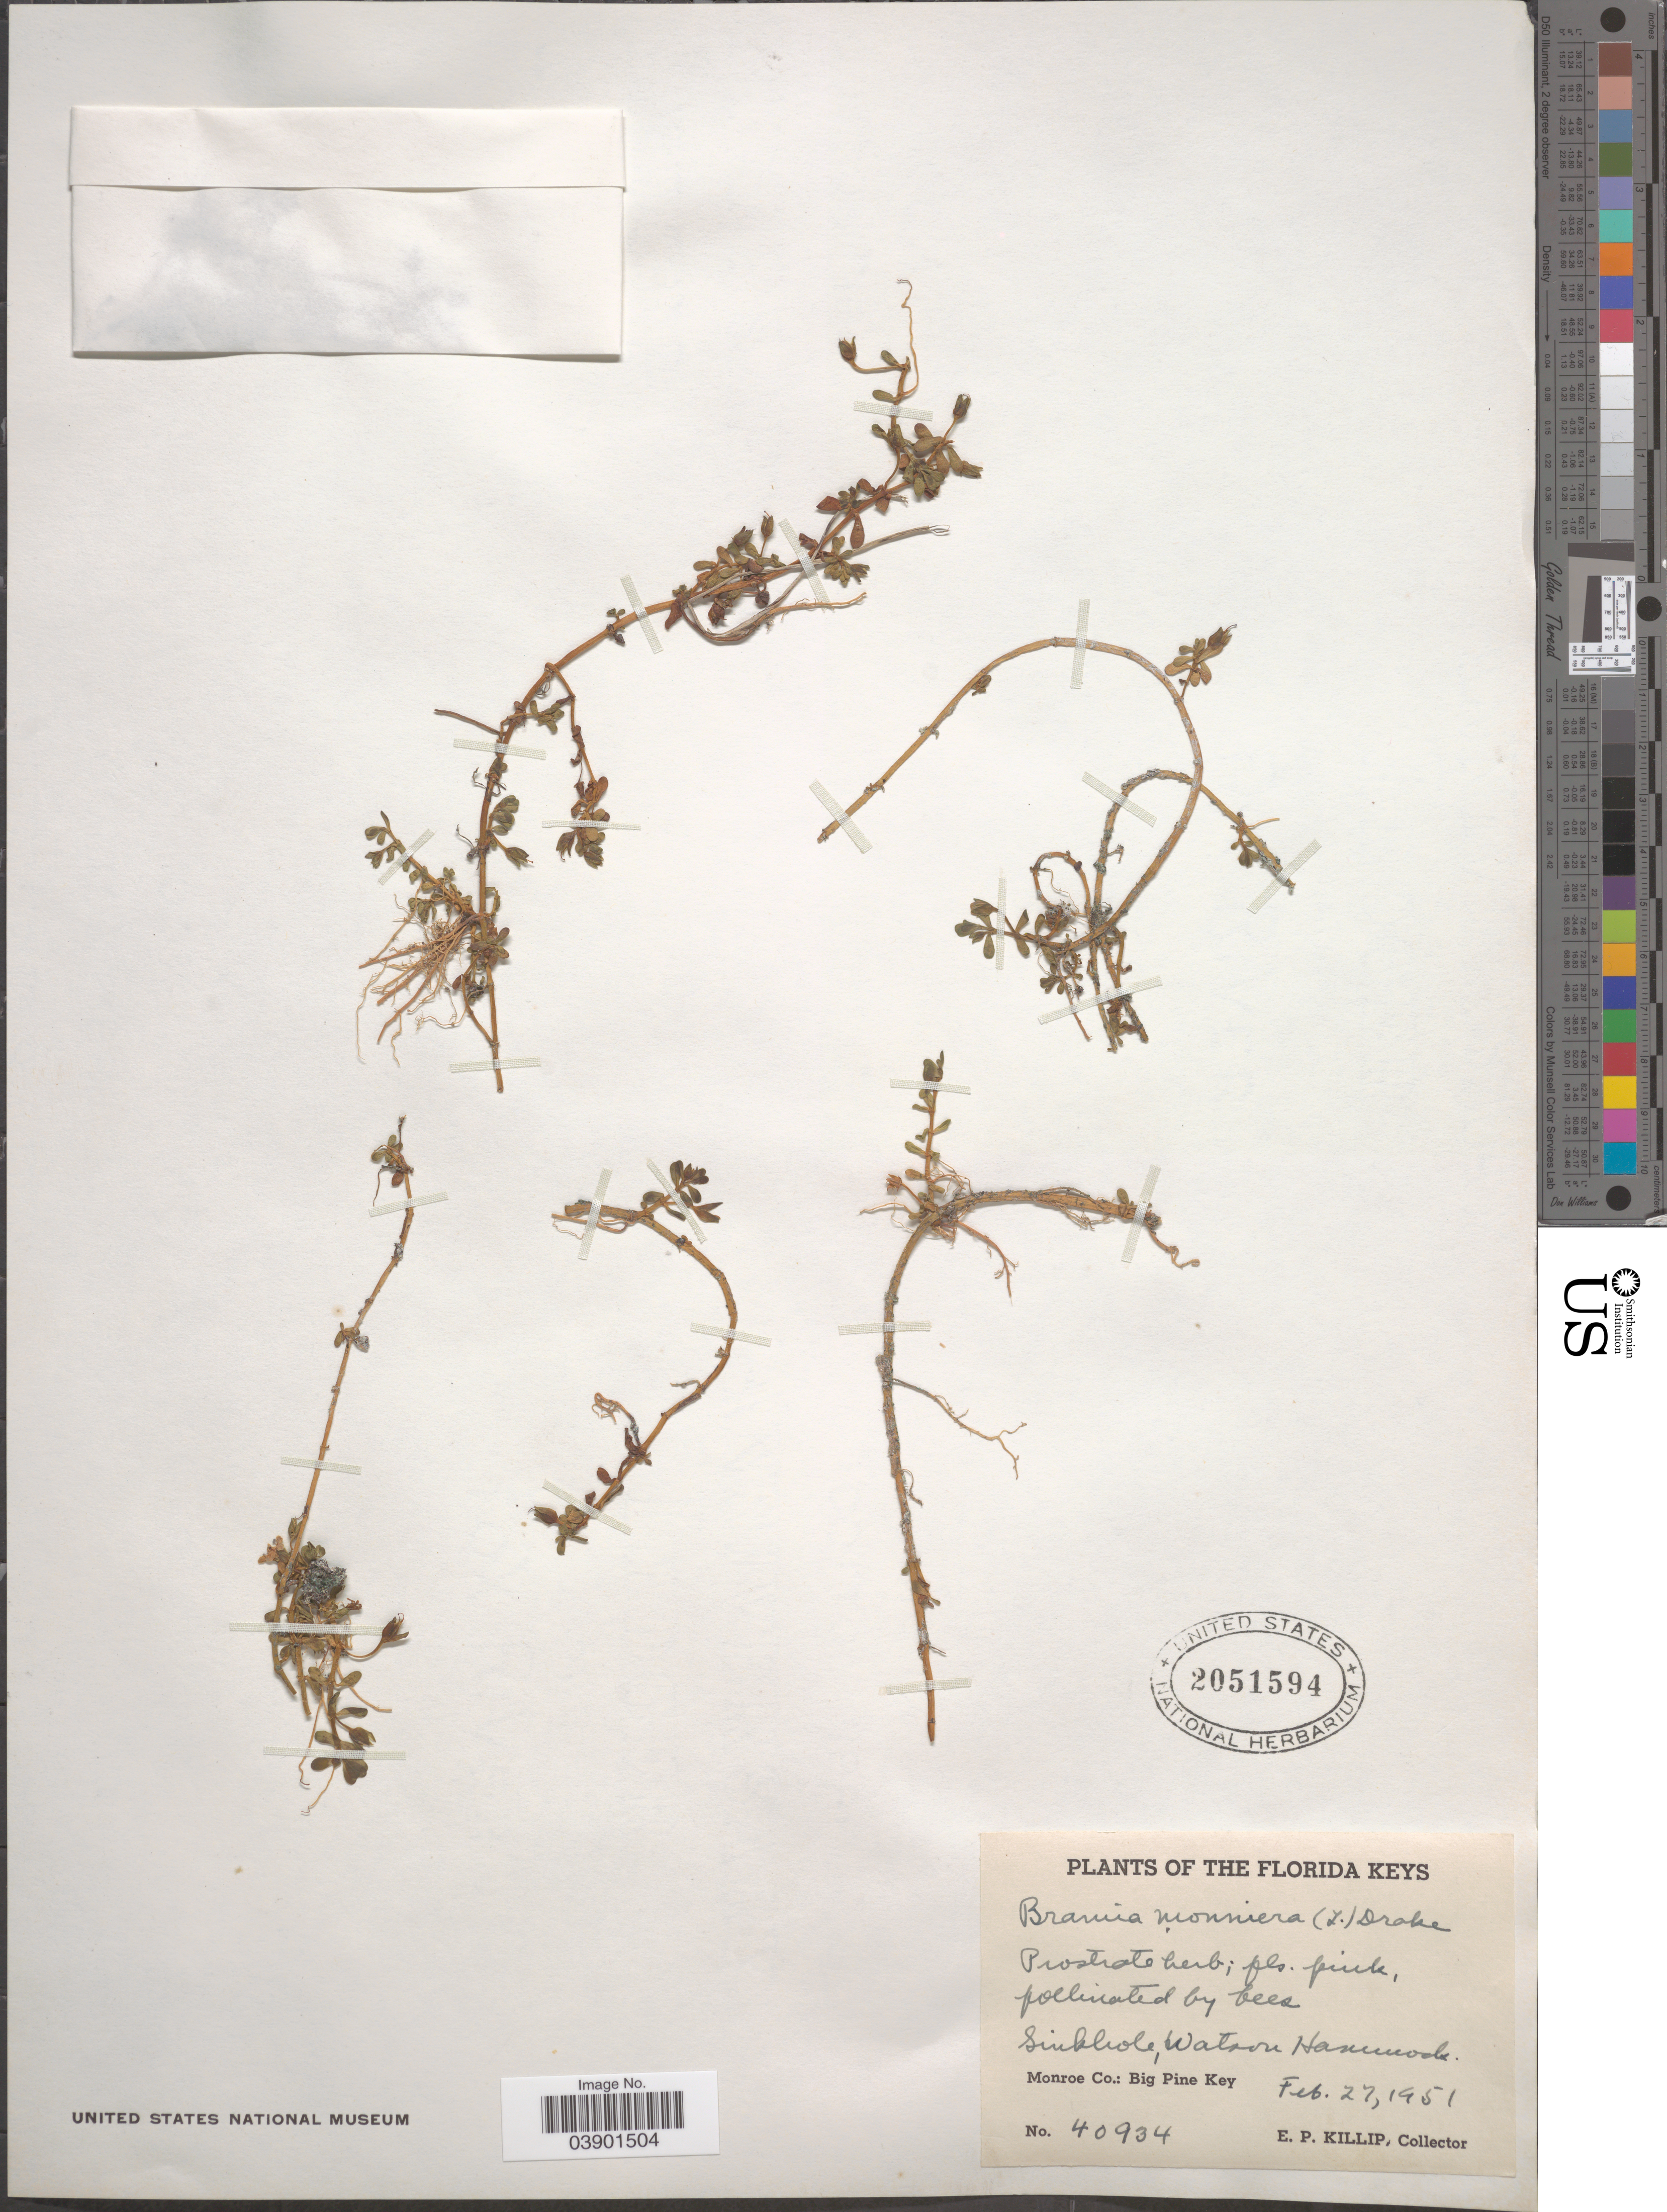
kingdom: Plantae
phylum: Tracheophyta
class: Magnoliopsida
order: Lamiales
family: Plantaginaceae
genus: Bacopa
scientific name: Bacopa monnieri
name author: (L.) Pennell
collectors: E. P. Killip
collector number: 40934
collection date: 1951-02-27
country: United States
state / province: Florida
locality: The Florida Keys. Sinkhole, Watson Hammock. Monroe Co.: Big Pine Key.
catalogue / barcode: US 2051594